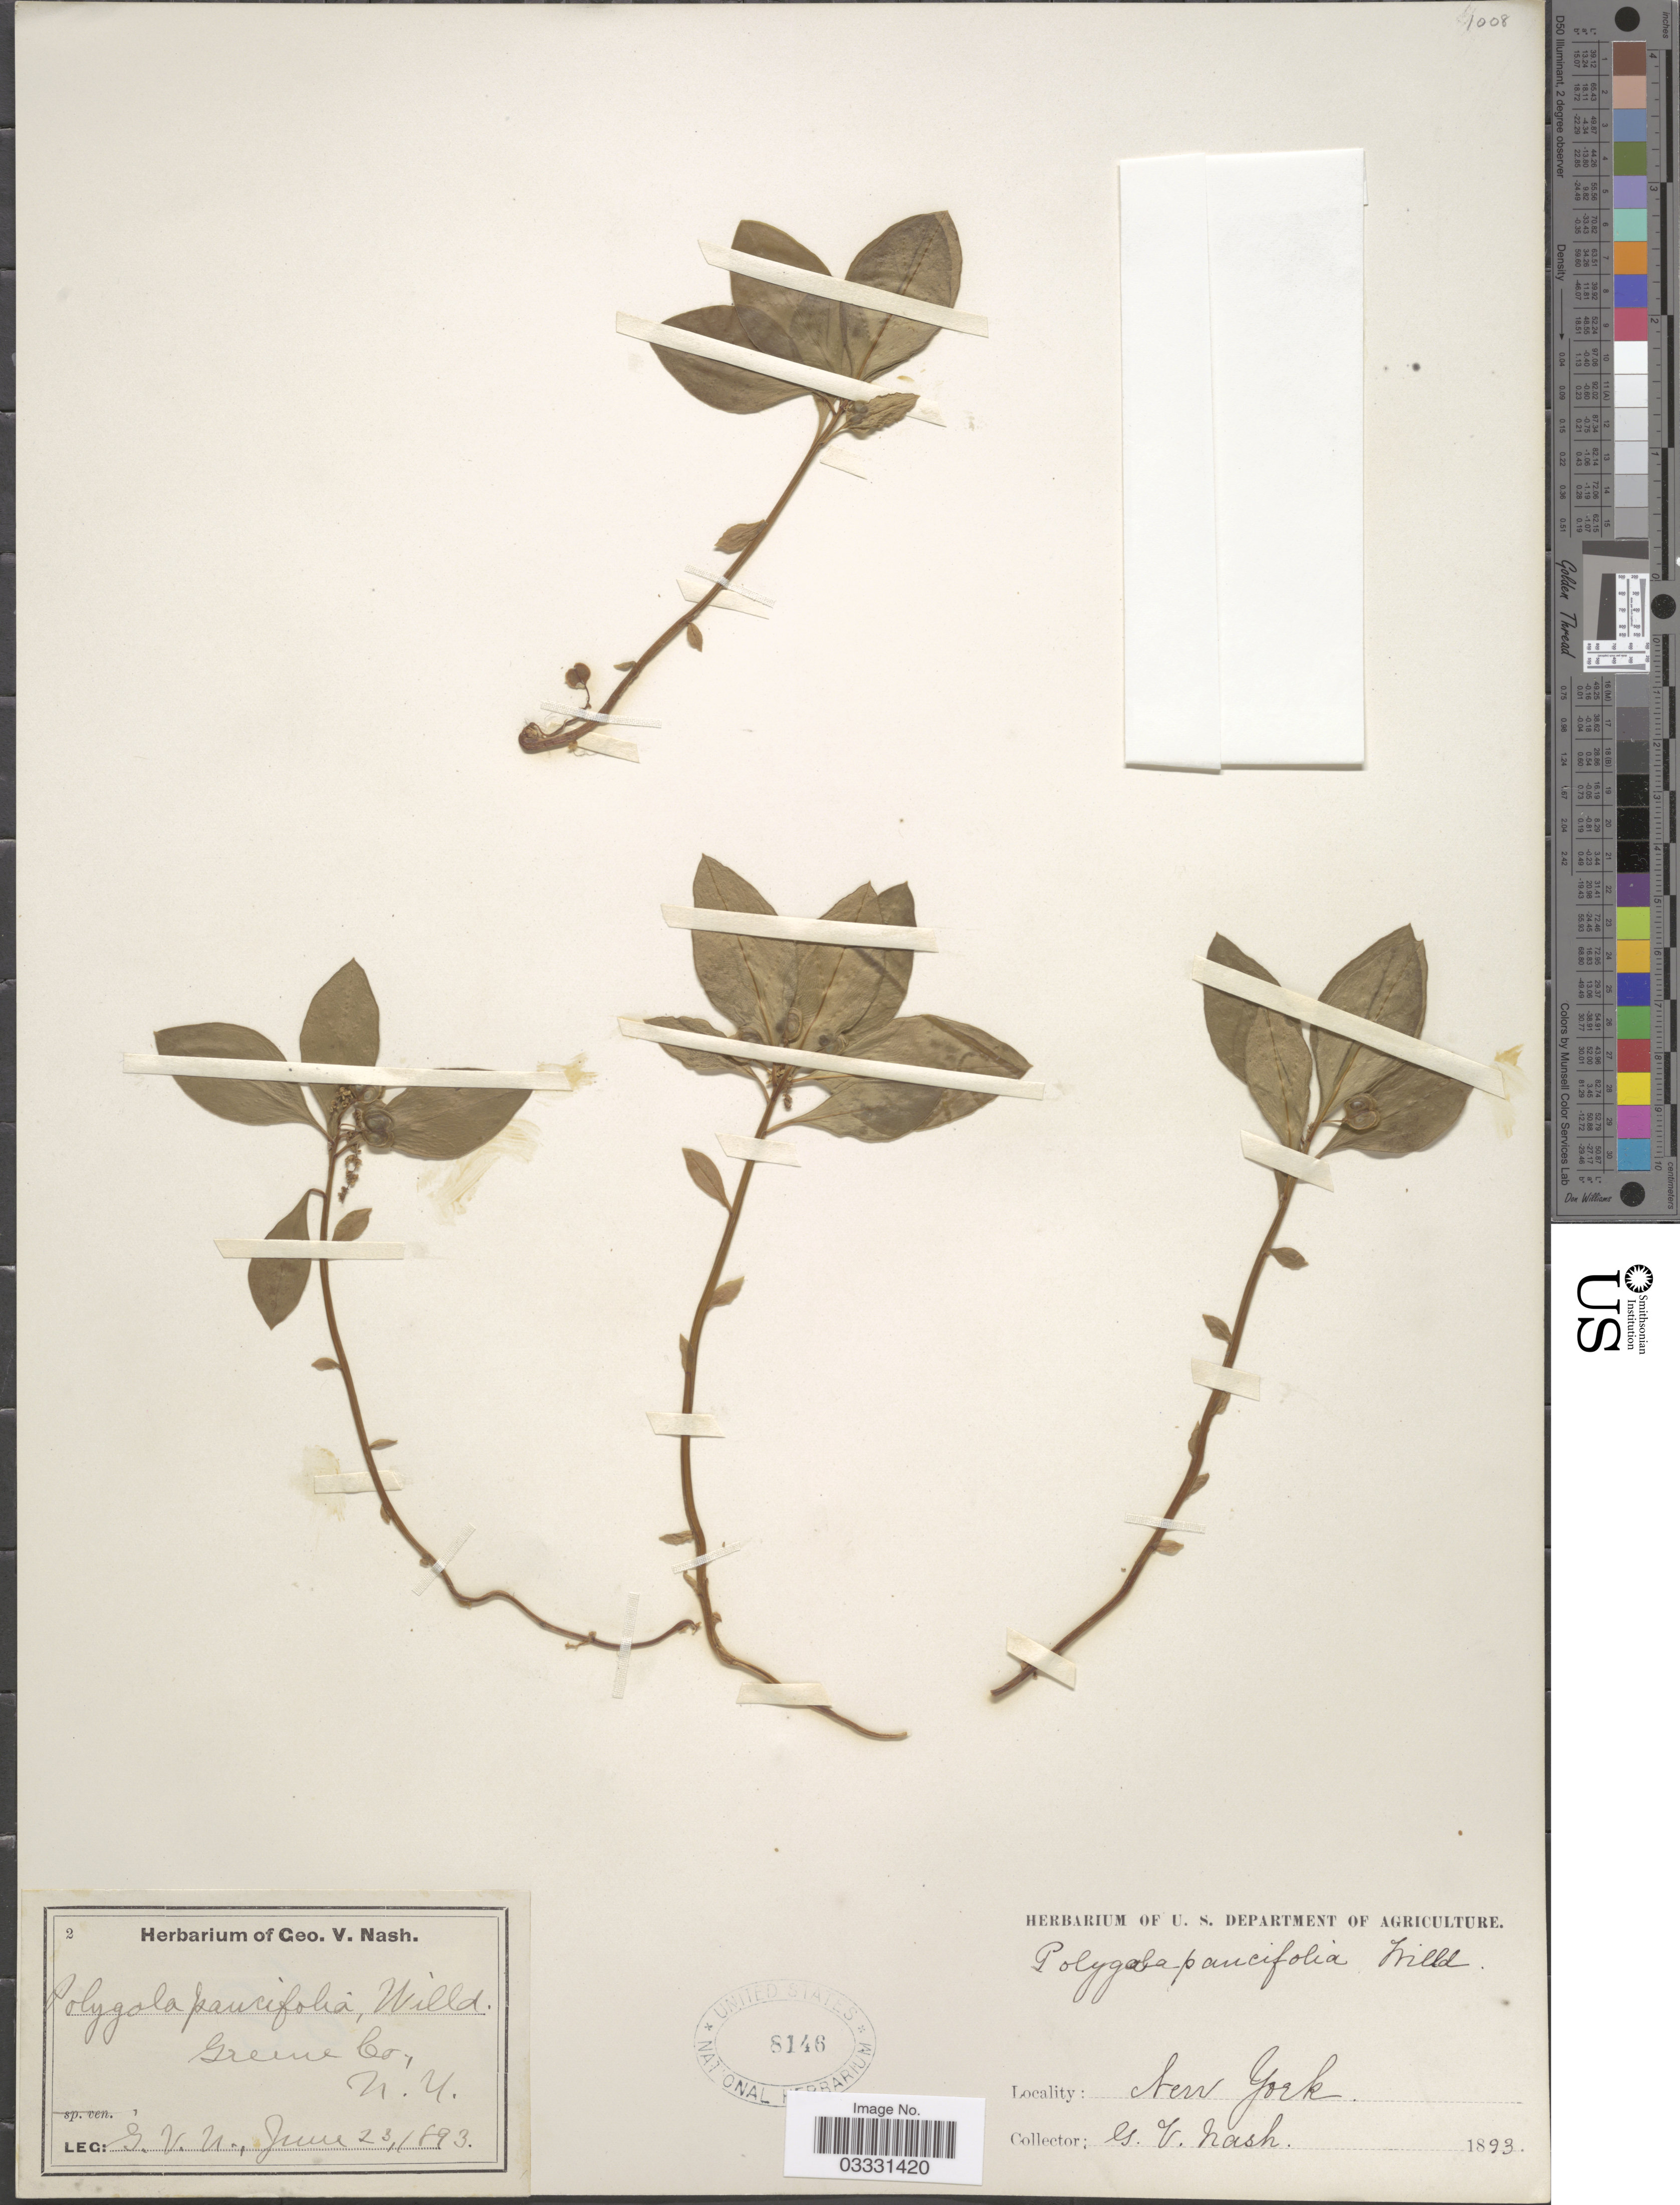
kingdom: Plantae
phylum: Tracheophyta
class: Magnoliopsida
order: Fabales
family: Polygalaceae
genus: Polygaloides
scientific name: Polygaloides paucifolia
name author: (Willd.) J.R. Abbott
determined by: Strong, Mark T., (BOT), Smithsonian Institution - National Museum of Natural History (UNITED STATES)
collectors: G. V. Nash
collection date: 1893-06-23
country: United States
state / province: New York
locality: Greene Co.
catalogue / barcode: US 8146